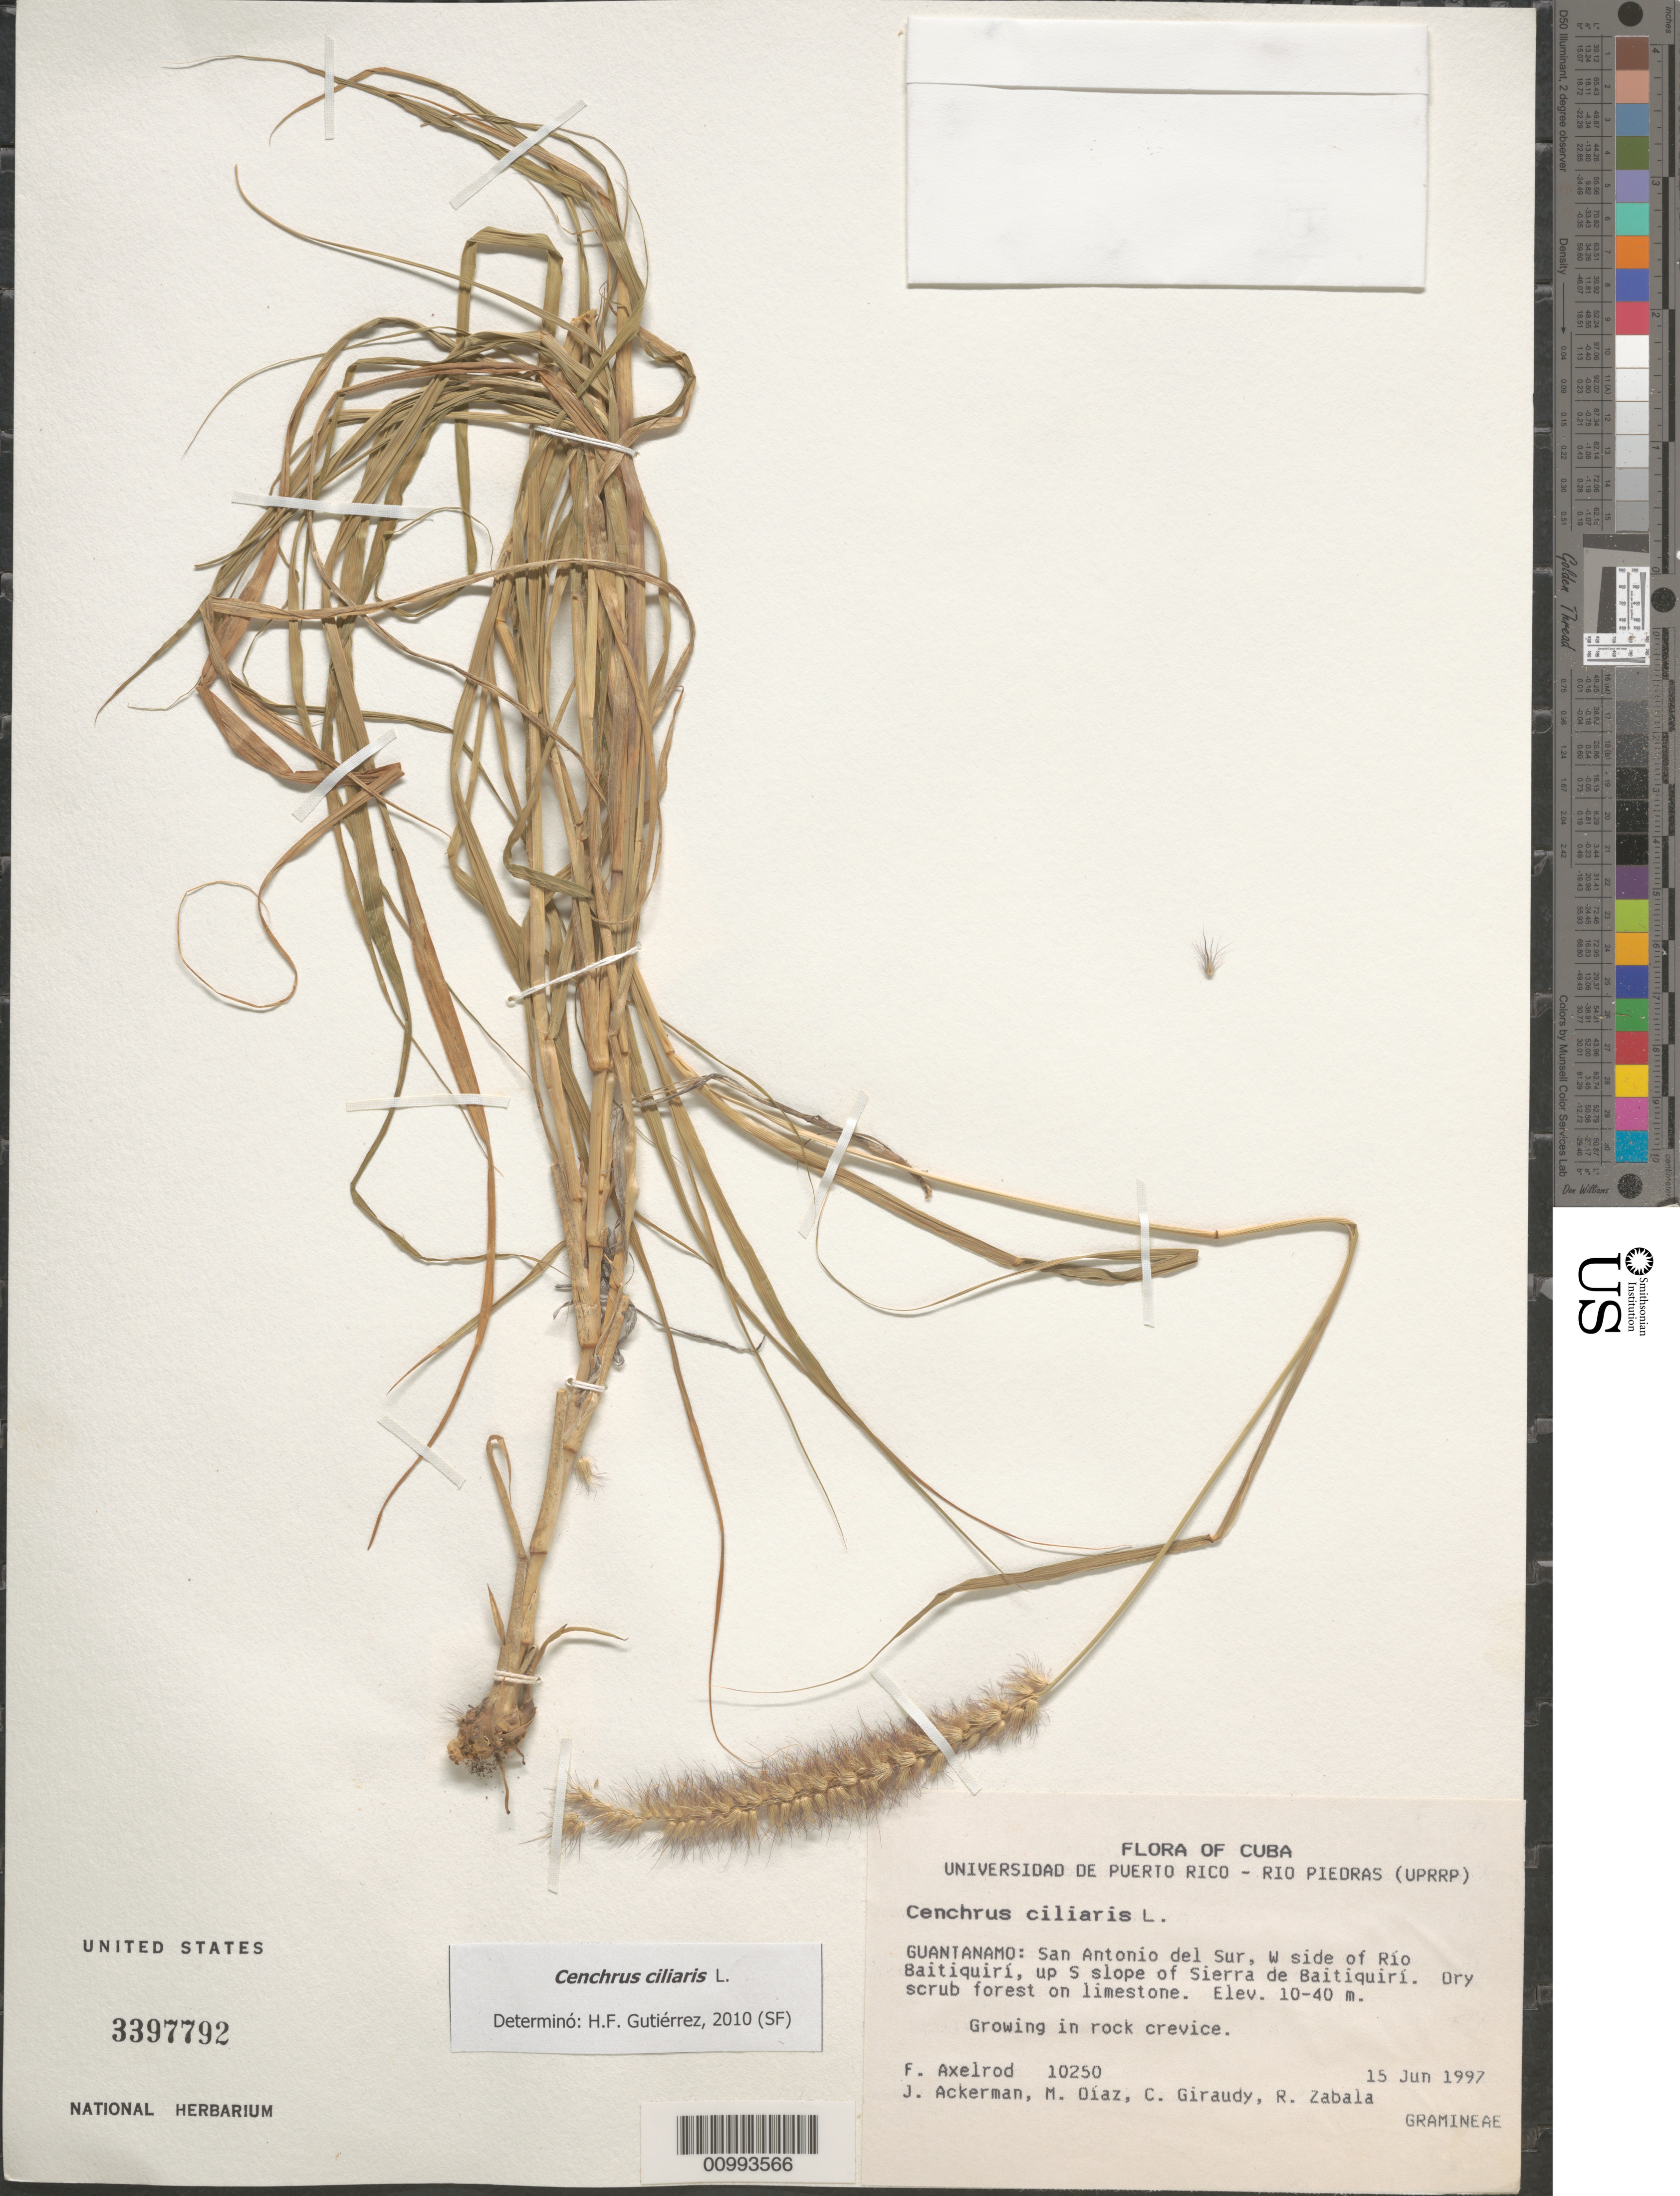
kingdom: Plantae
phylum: Tracheophyta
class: Liliopsida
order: Poales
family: Poaceae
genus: Cenchrus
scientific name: Cenchrus ciliaris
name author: L.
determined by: Gutiérrez, H. F.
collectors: F. S. Axelrod, J. D. Ackerman, M. Díaz, C. Giraudy & R. Zabala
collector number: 10250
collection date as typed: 15 Jun 1997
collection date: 1997-06-15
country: Cuba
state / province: Guantánamo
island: Cuba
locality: San Antonio del Sur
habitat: Dry scrub forest on limestone. Growing in rock crevice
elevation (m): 10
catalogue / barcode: US 3397792